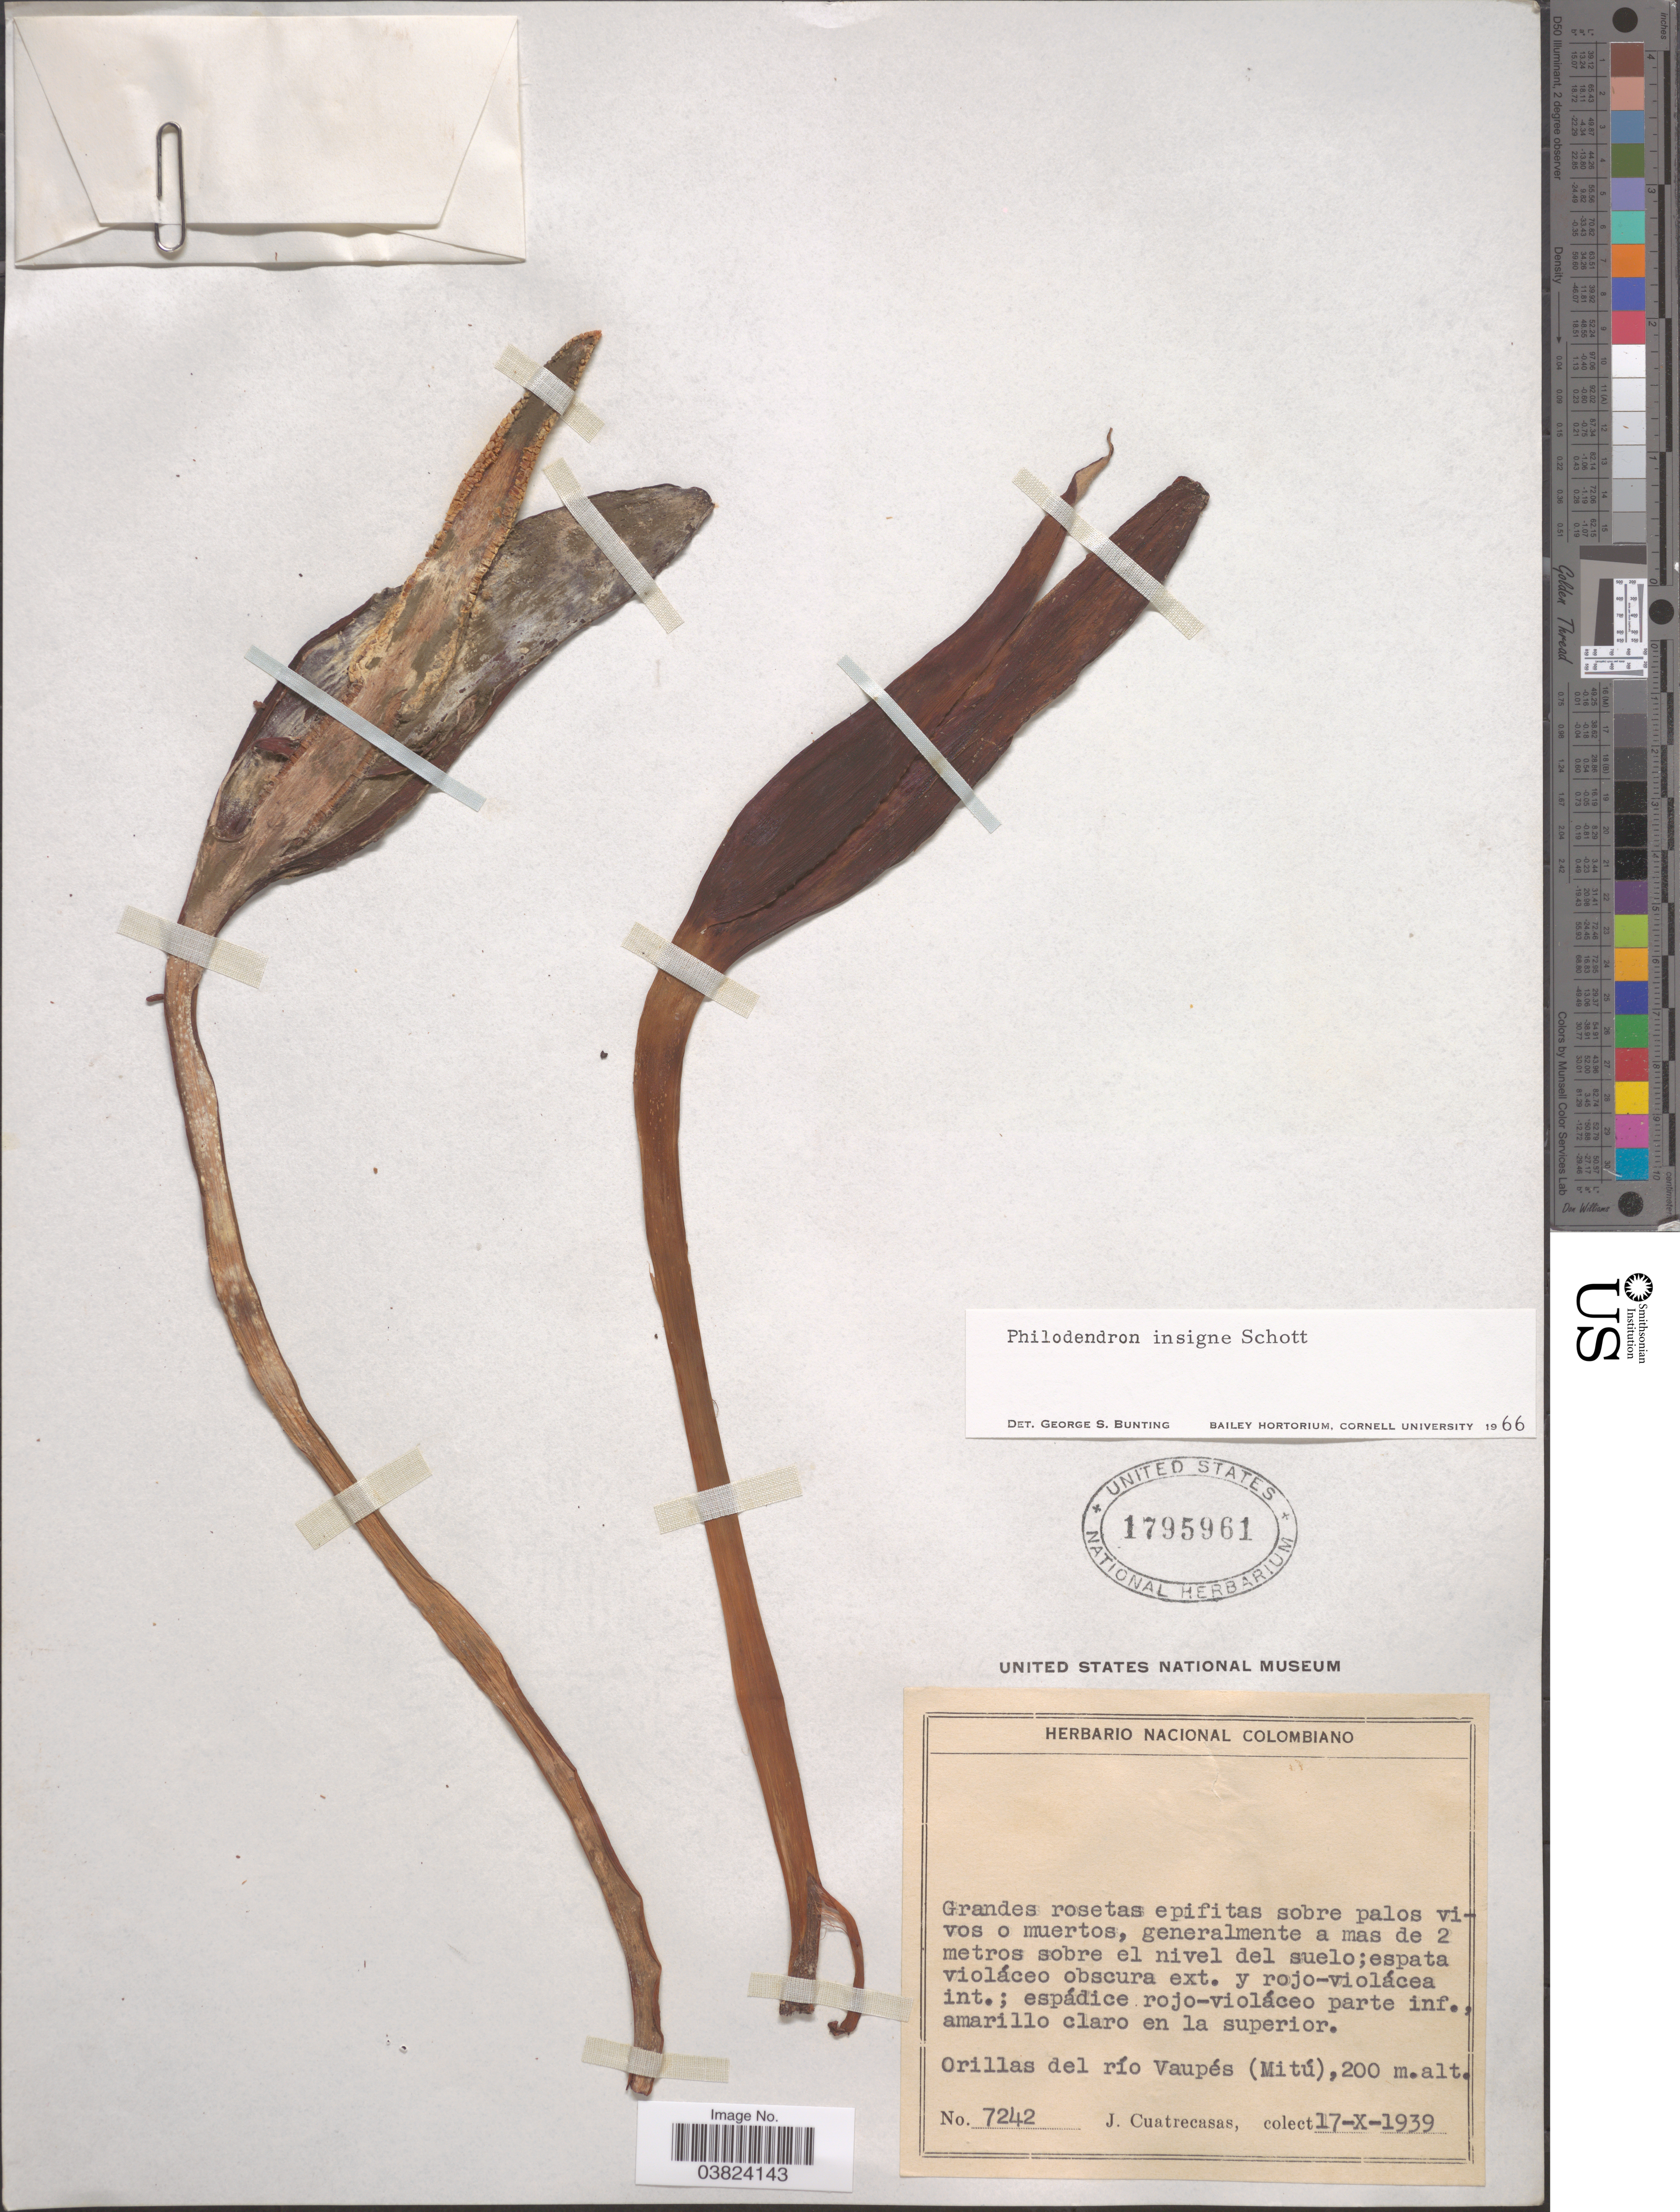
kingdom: Plantae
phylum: Tracheophyta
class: Liliopsida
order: Alismatales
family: Araceae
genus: Philodendron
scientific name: Philodendron insigne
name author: Schott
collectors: J. Cuatrecasas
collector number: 7242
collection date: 1939-10-17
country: Colombia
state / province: Vaupés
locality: Orillas del río Vaupés (Mitú).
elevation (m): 200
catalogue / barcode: US 1795961